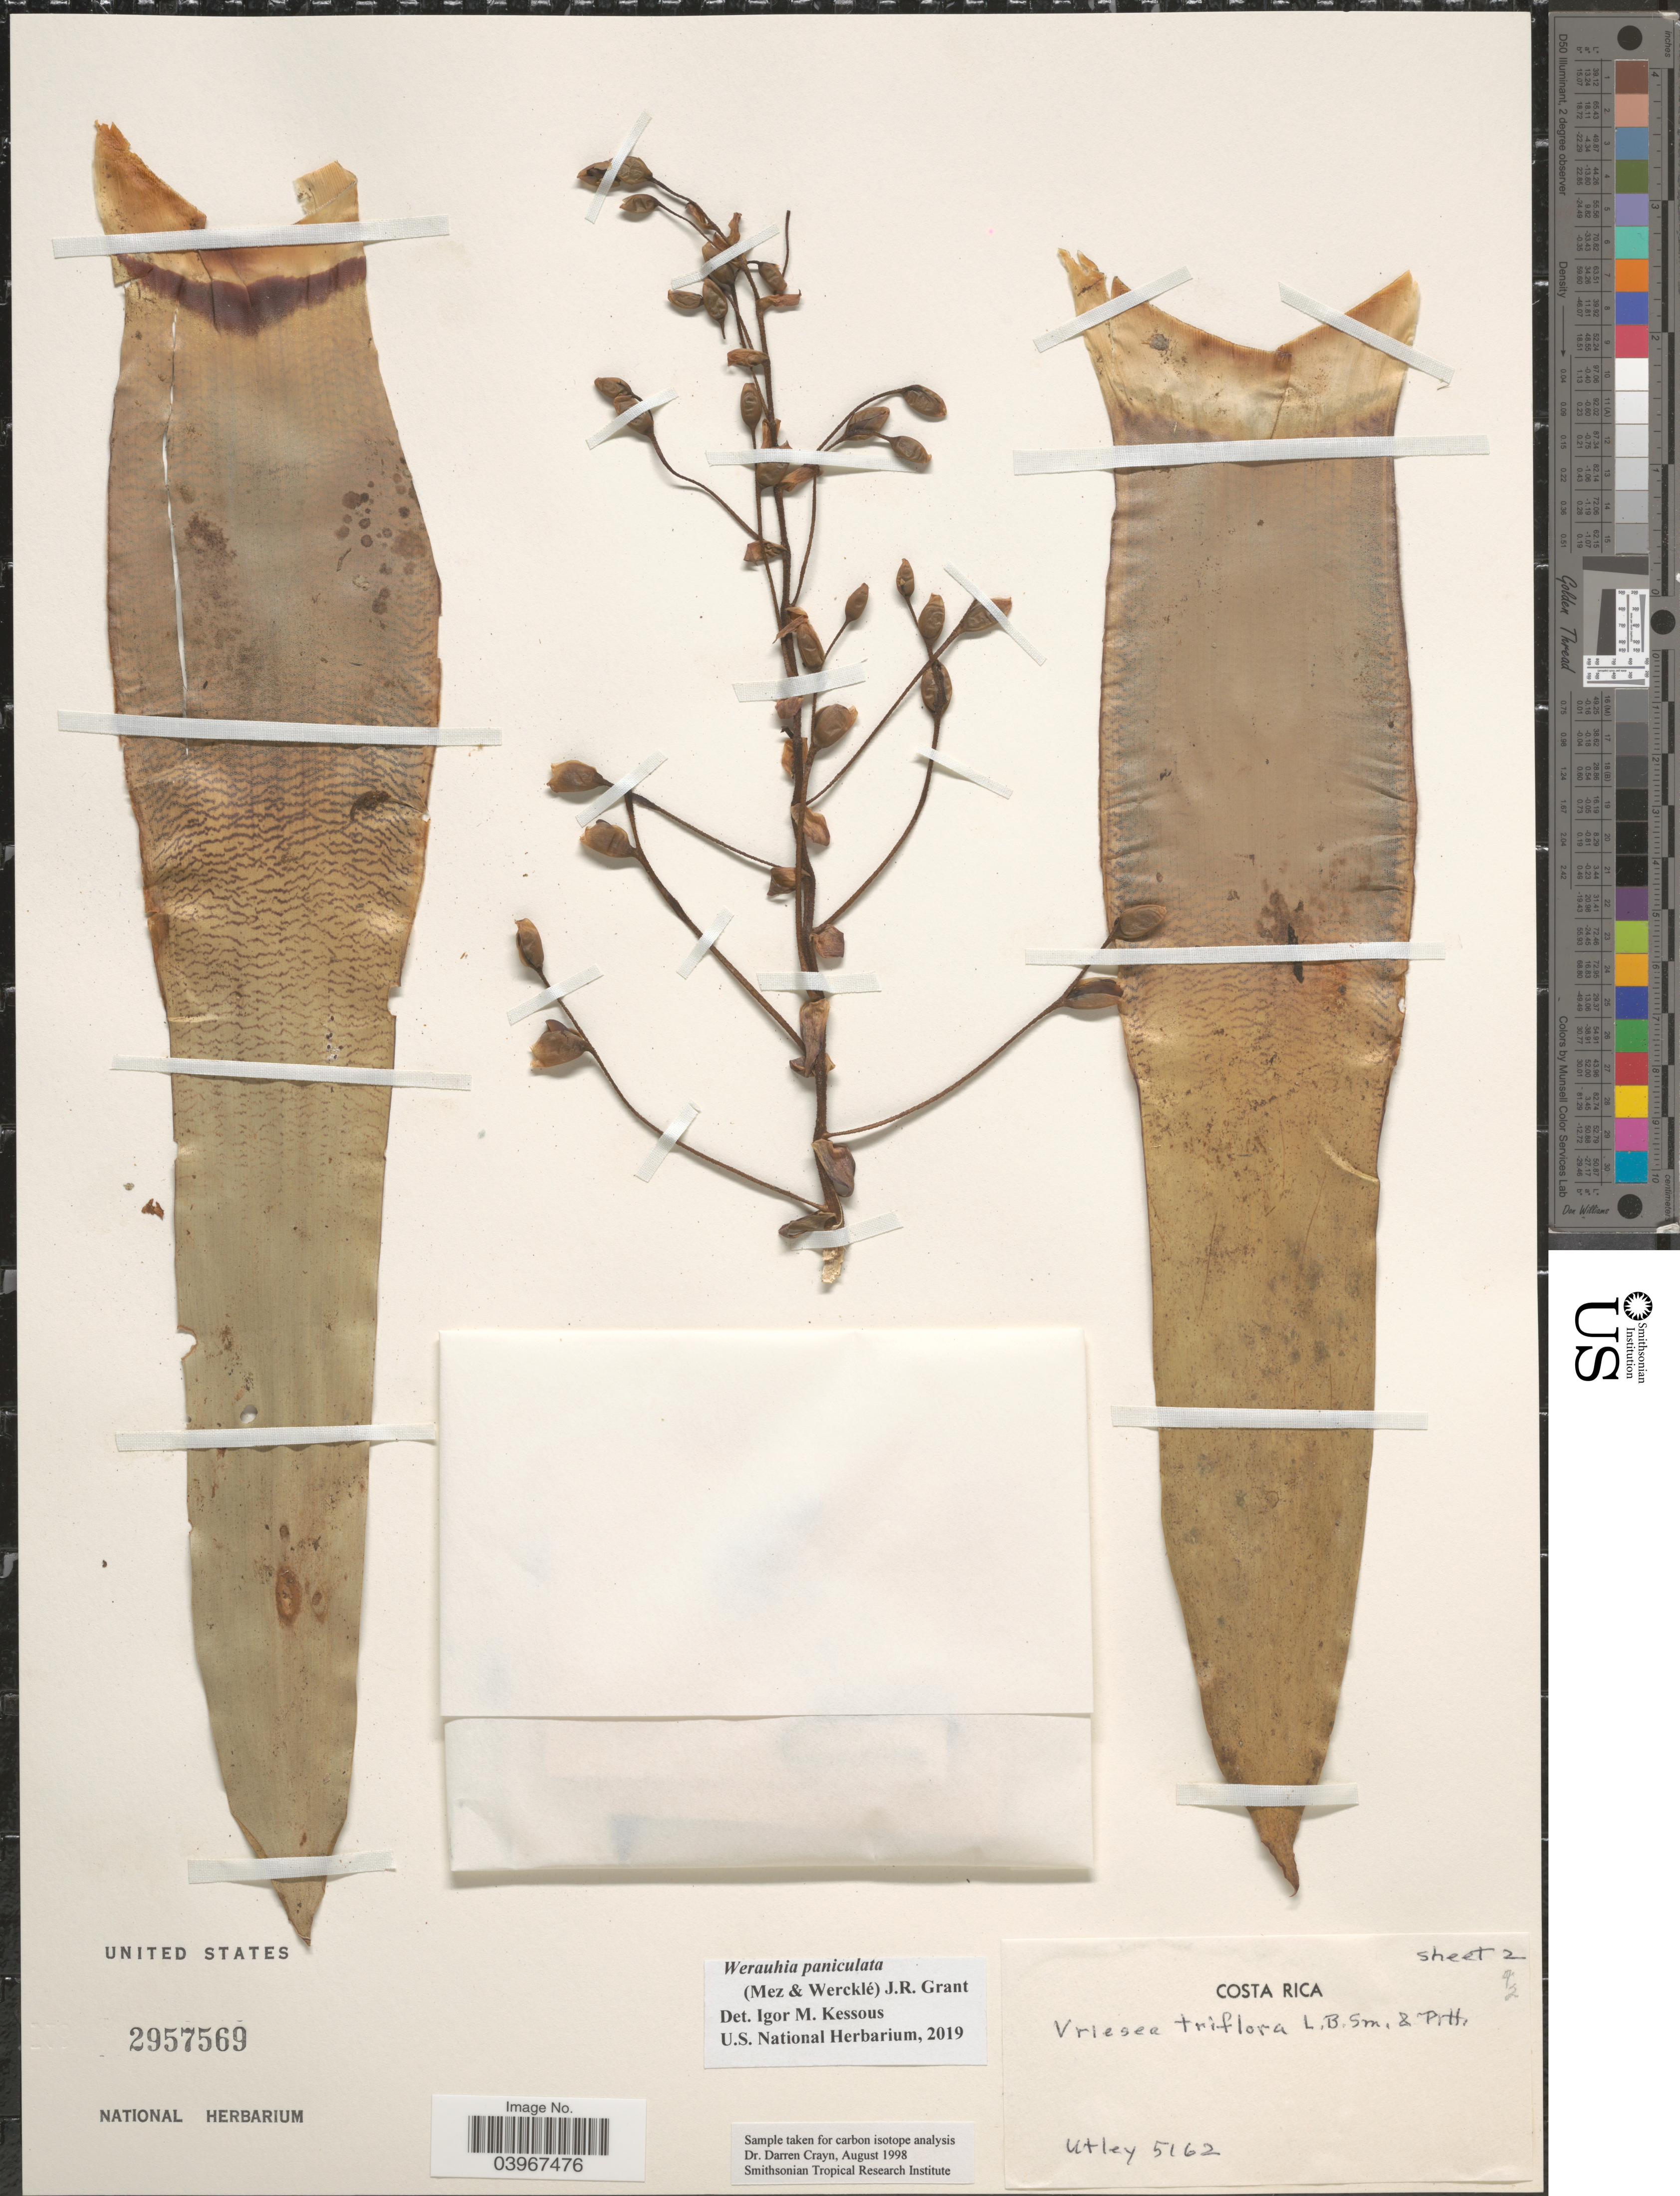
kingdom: Plantae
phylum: Tracheophyta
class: Liliopsida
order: Poales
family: Bromeliaceae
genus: Werauhia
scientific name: Werauhia paniculata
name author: (Mez & Wercklé) J.R. Grant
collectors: Utley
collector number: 5162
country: Costa Rica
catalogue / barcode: US 2957569